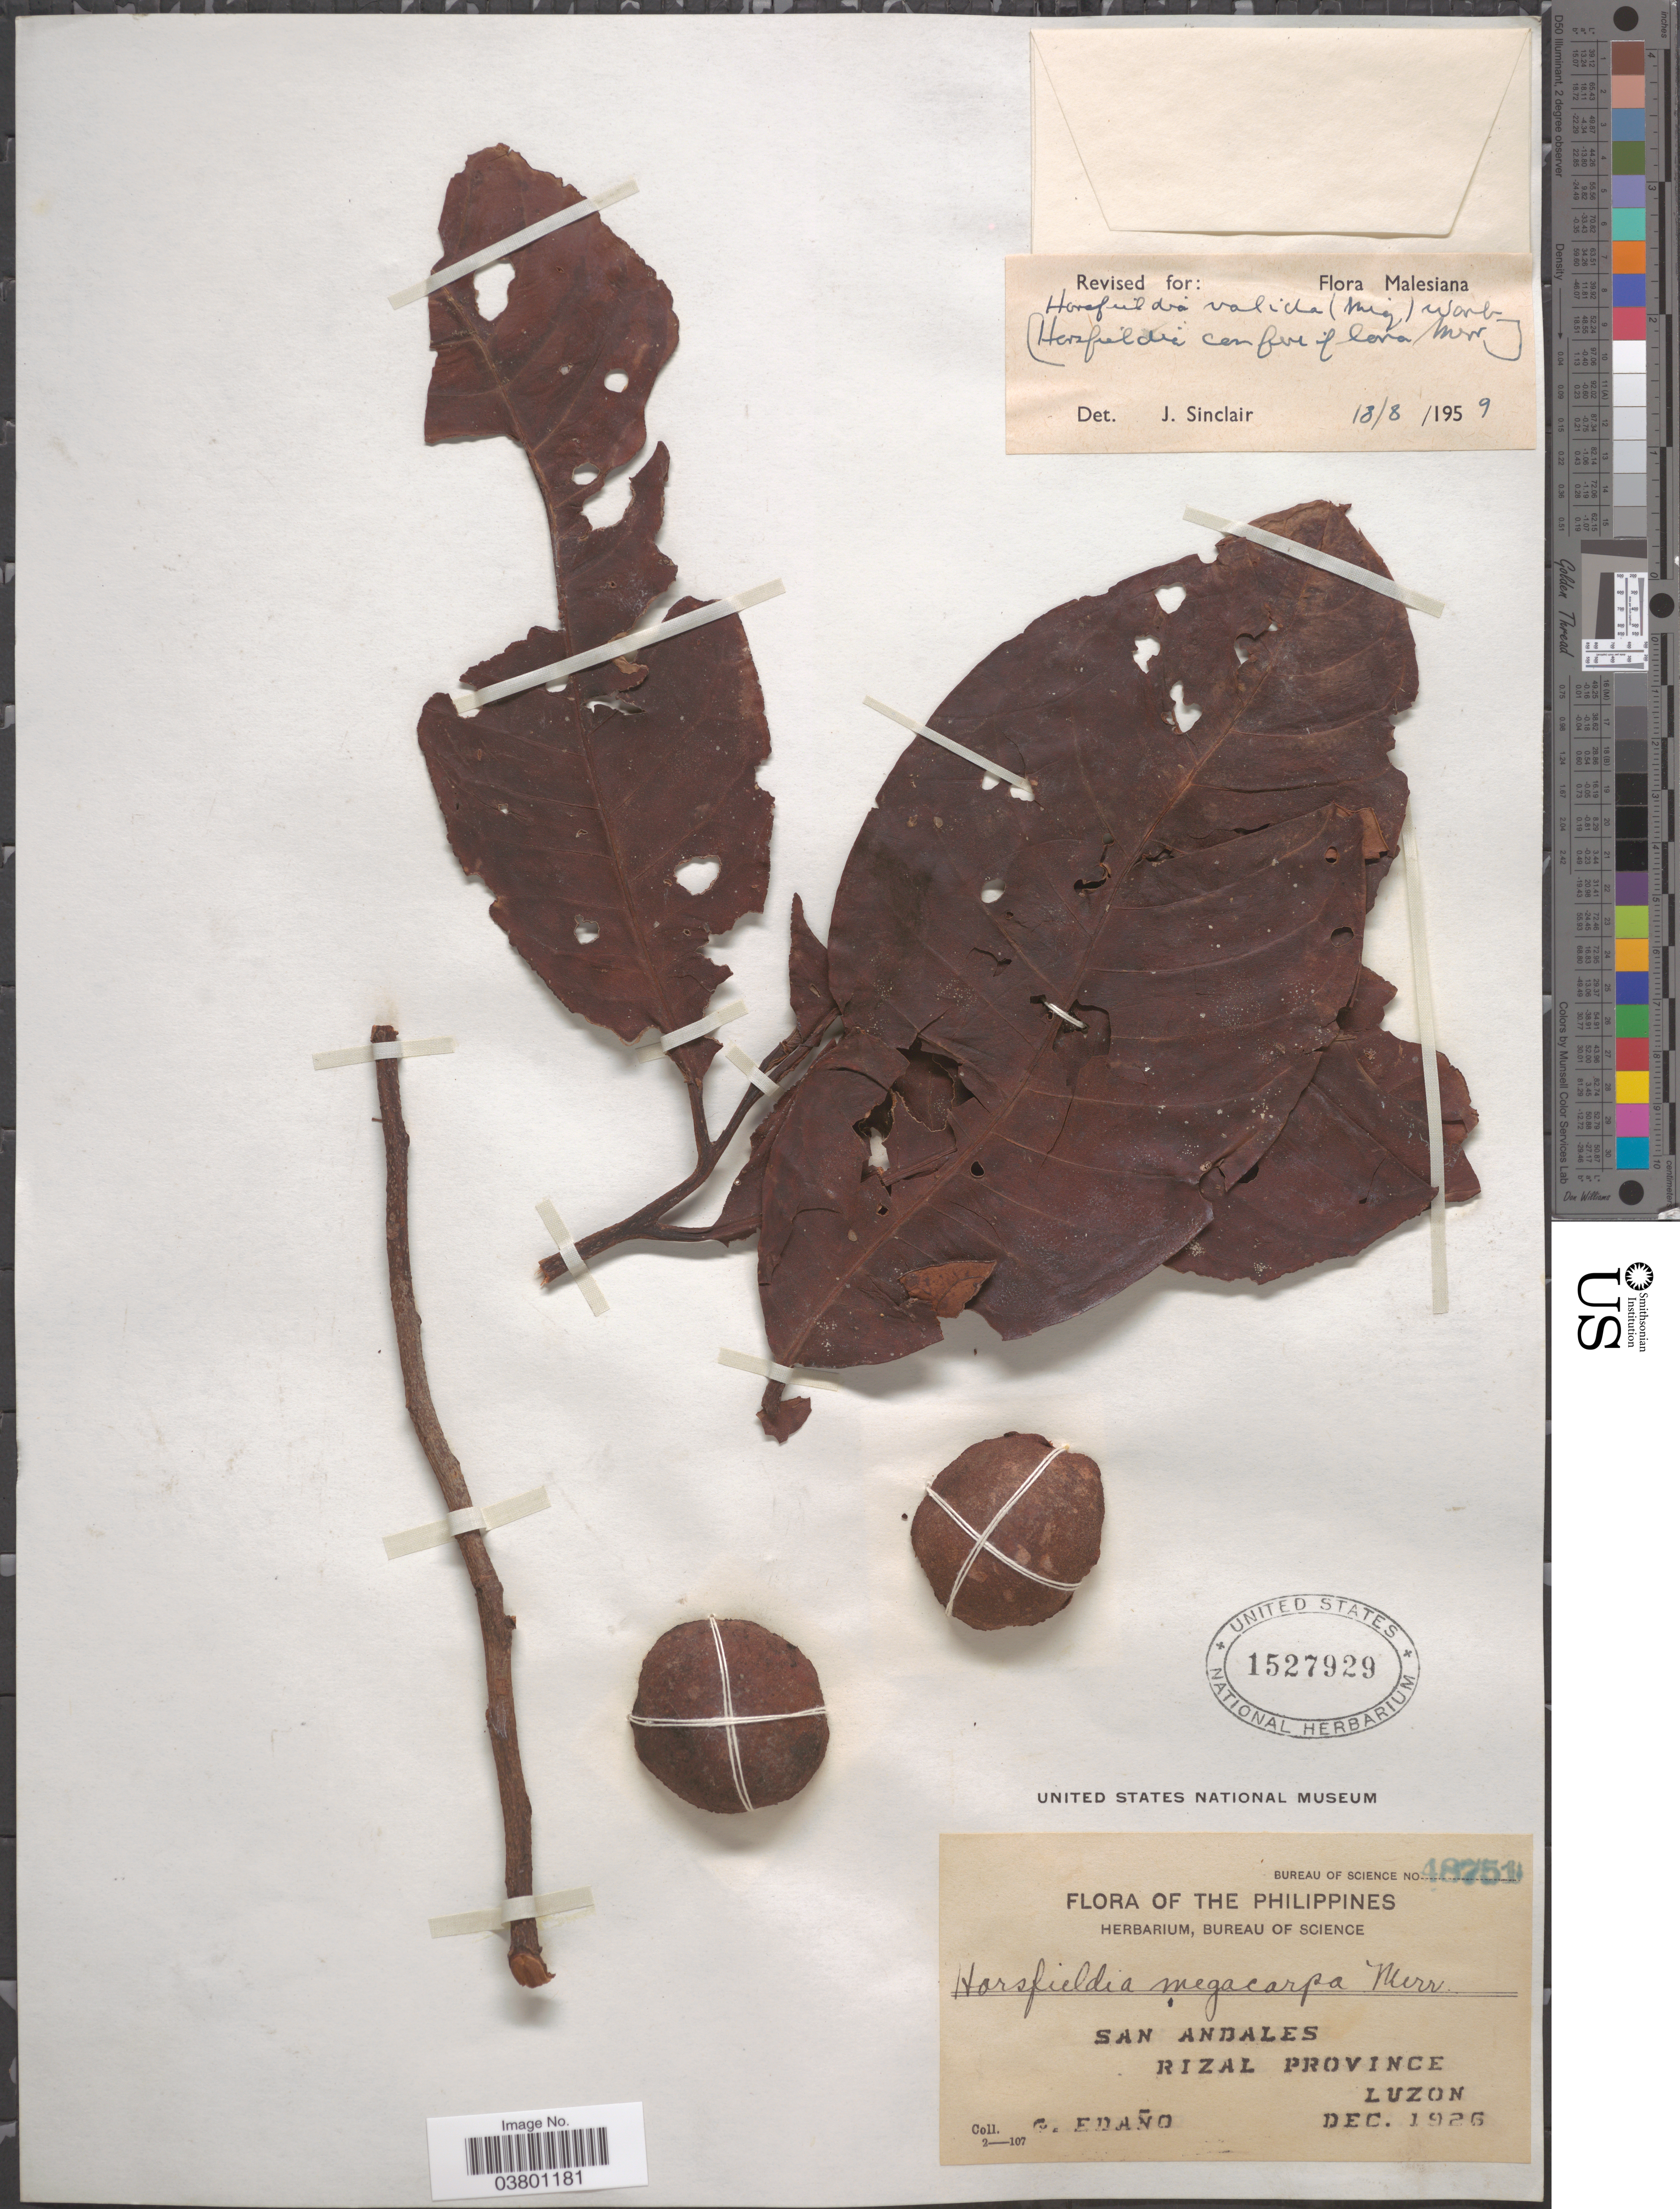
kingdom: Plantae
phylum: Tracheophyta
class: Magnoliopsida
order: Magnoliales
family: Myristicaceae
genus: Horsfieldia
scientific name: Horsfieldia costulata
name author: (Miq.) Warb.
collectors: G. Edaño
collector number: Bureau of Science 48751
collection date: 1926-12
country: Philippines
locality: San Andales. Rizal Province. Luzon.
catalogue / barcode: US 1527929